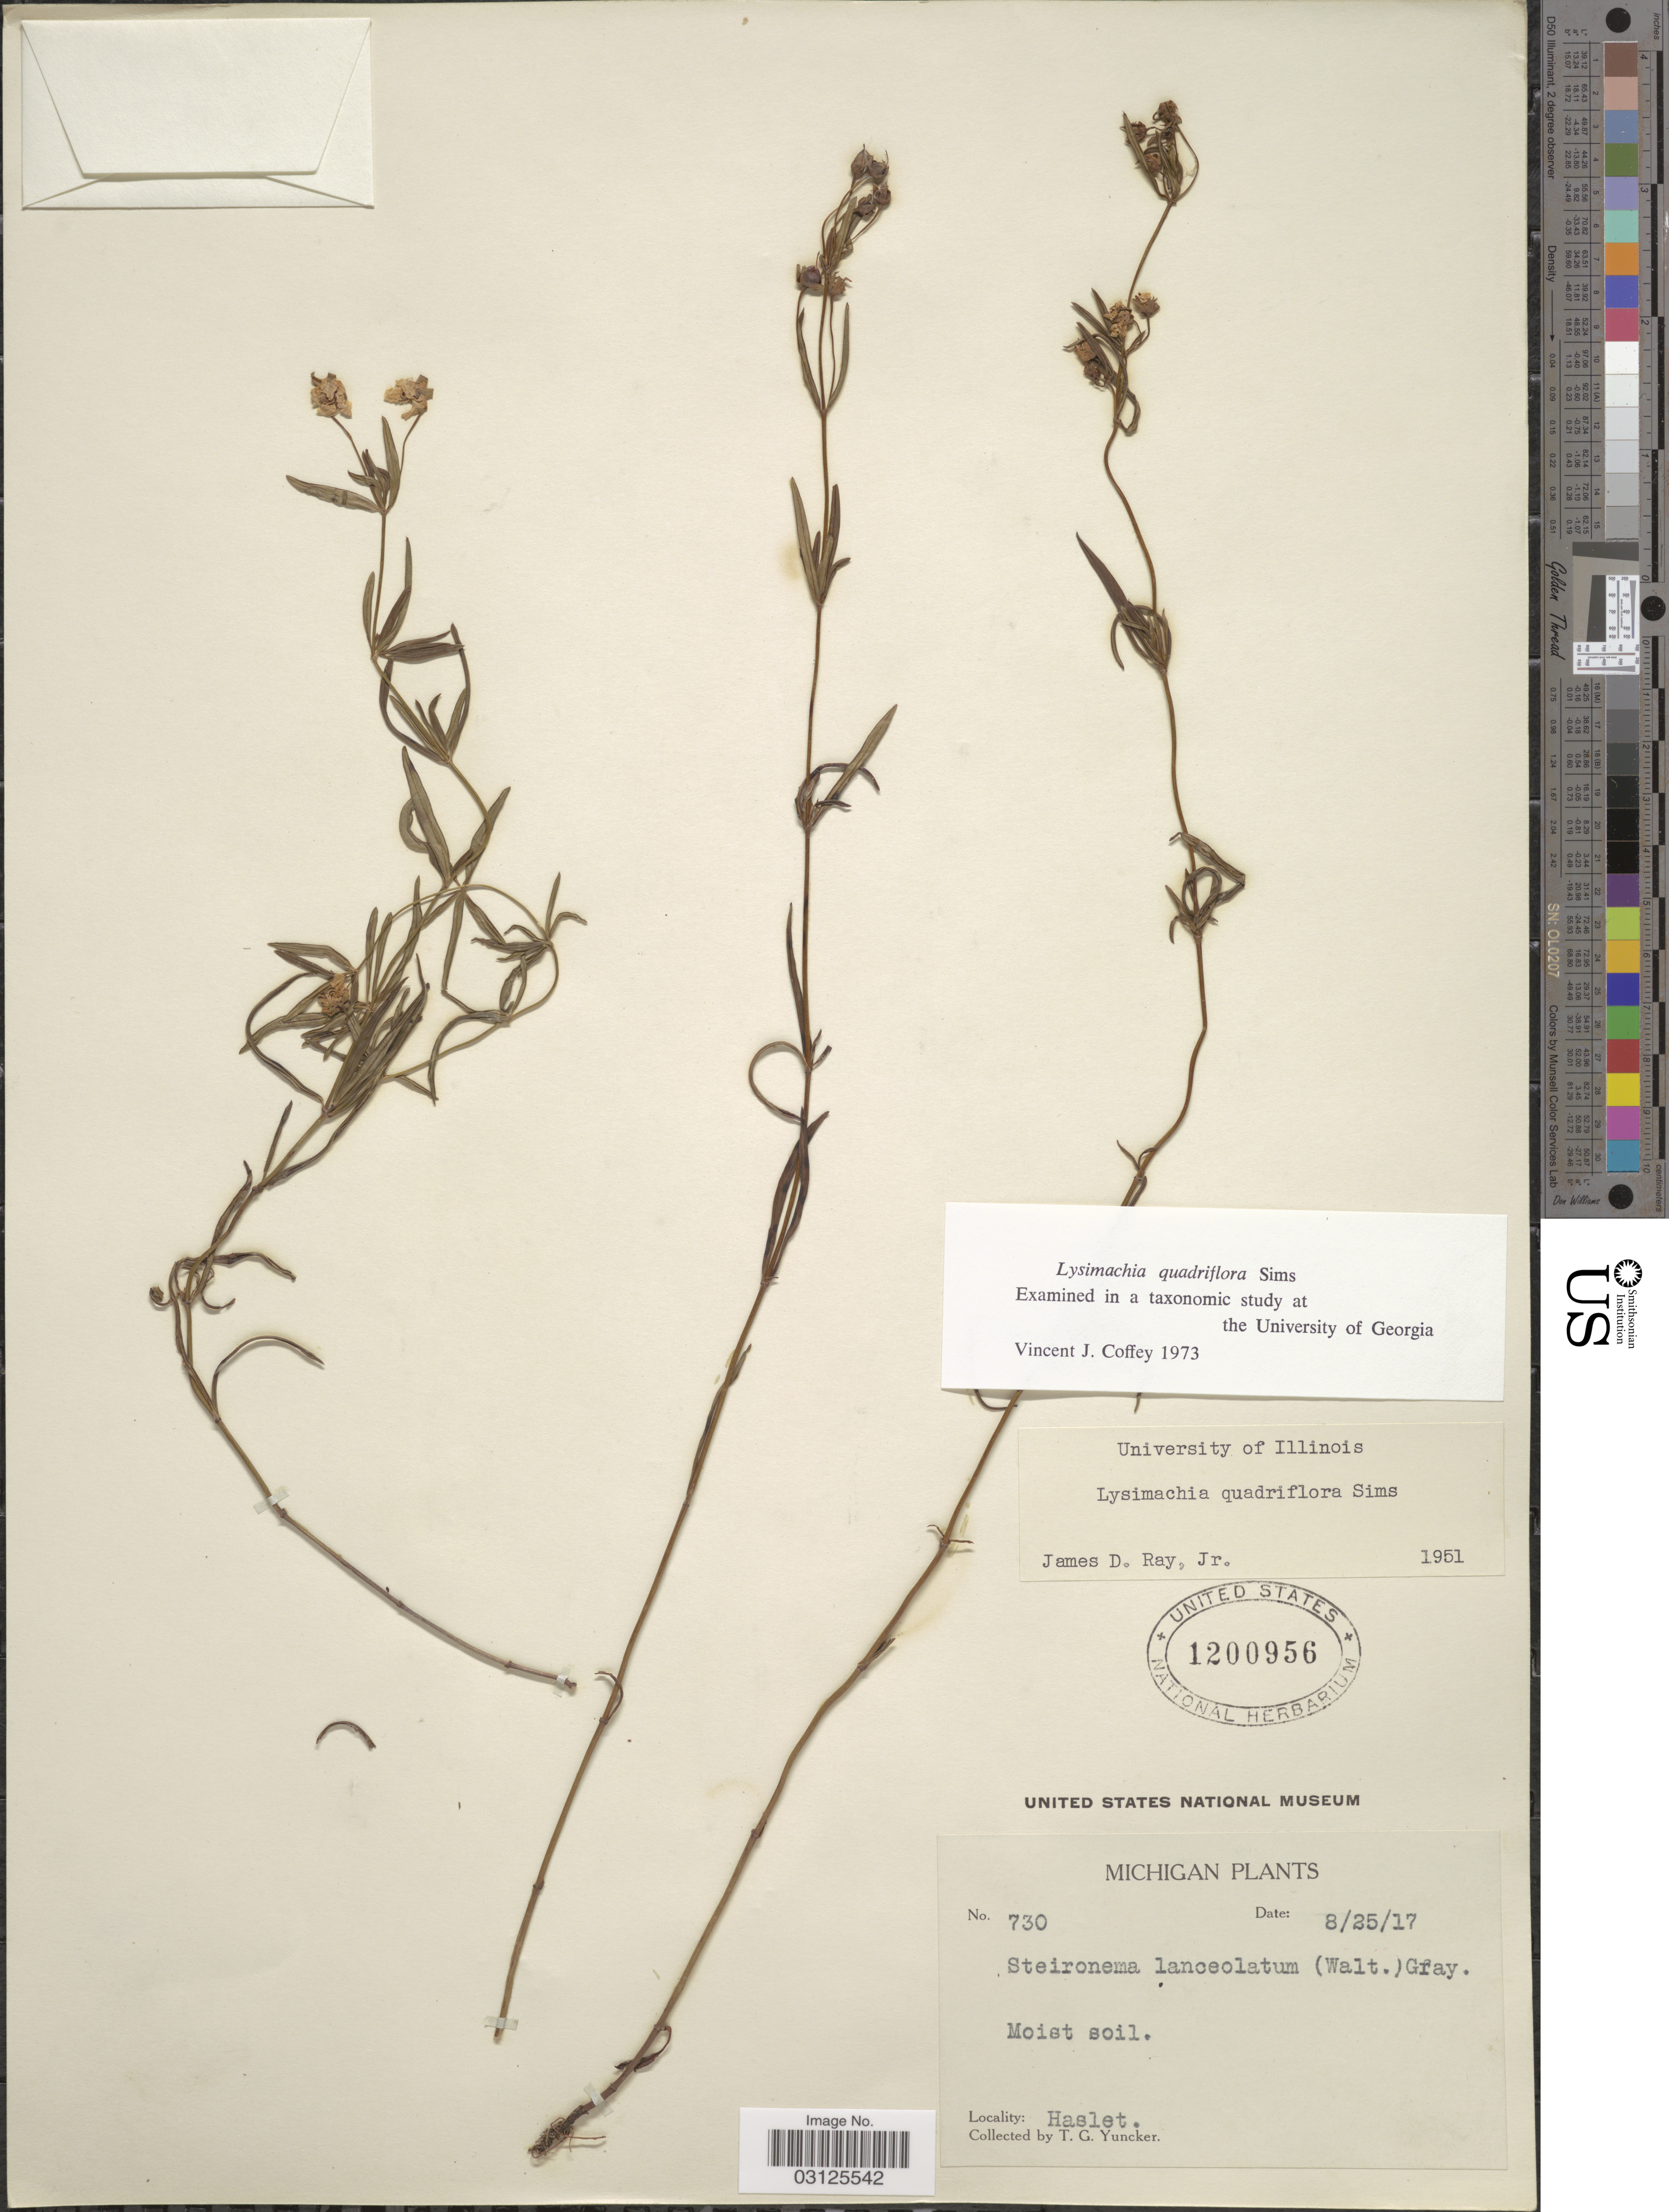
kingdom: Plantae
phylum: Tracheophyta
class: Magnoliopsida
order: Ericales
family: Primulaceae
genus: Lysimachia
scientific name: Lysimachia quadriflora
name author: Sims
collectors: T. G. Yuncker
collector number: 730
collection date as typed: Transcribed d/m/y: 25/8/17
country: United States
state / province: Michigan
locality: Haslet.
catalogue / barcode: US 1200956